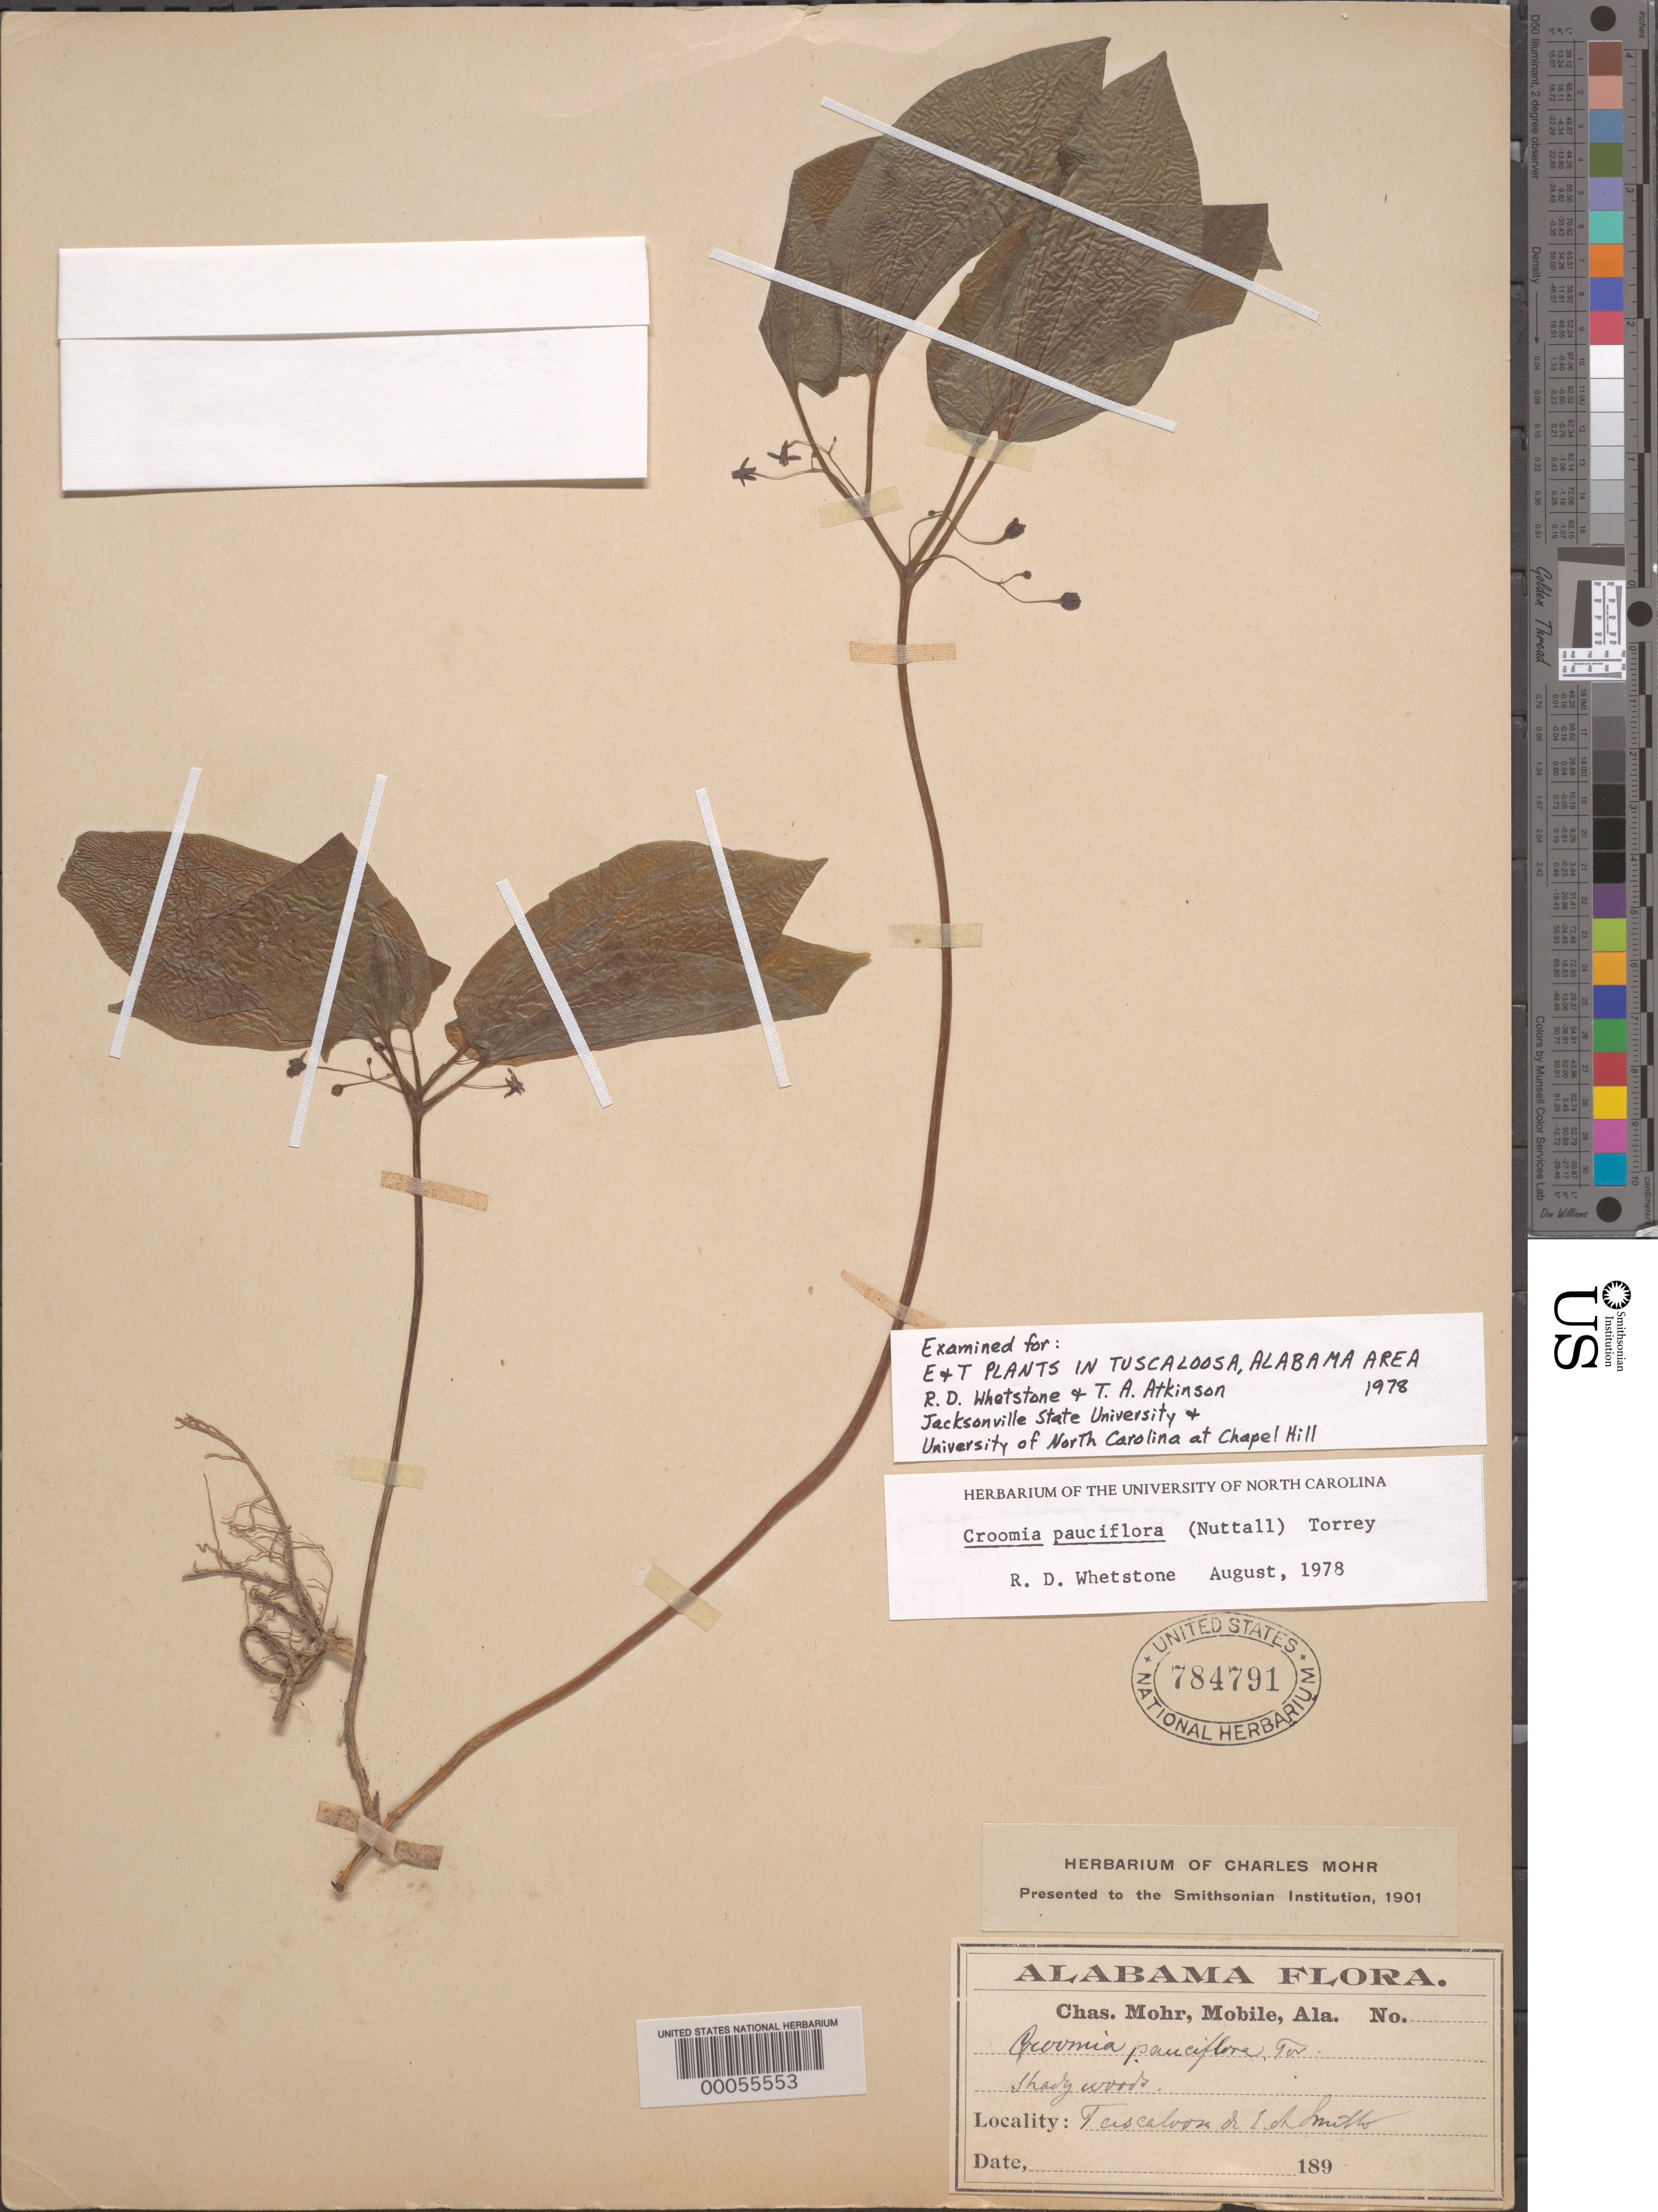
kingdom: Plantae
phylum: Tracheophyta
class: Liliopsida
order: Pandanales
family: Stemonaceae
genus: Croomia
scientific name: Croomia pauciflora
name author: (Nutt.) Torr.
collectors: C. T. Mohr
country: United States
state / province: Alabama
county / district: Mobile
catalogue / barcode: US 784791